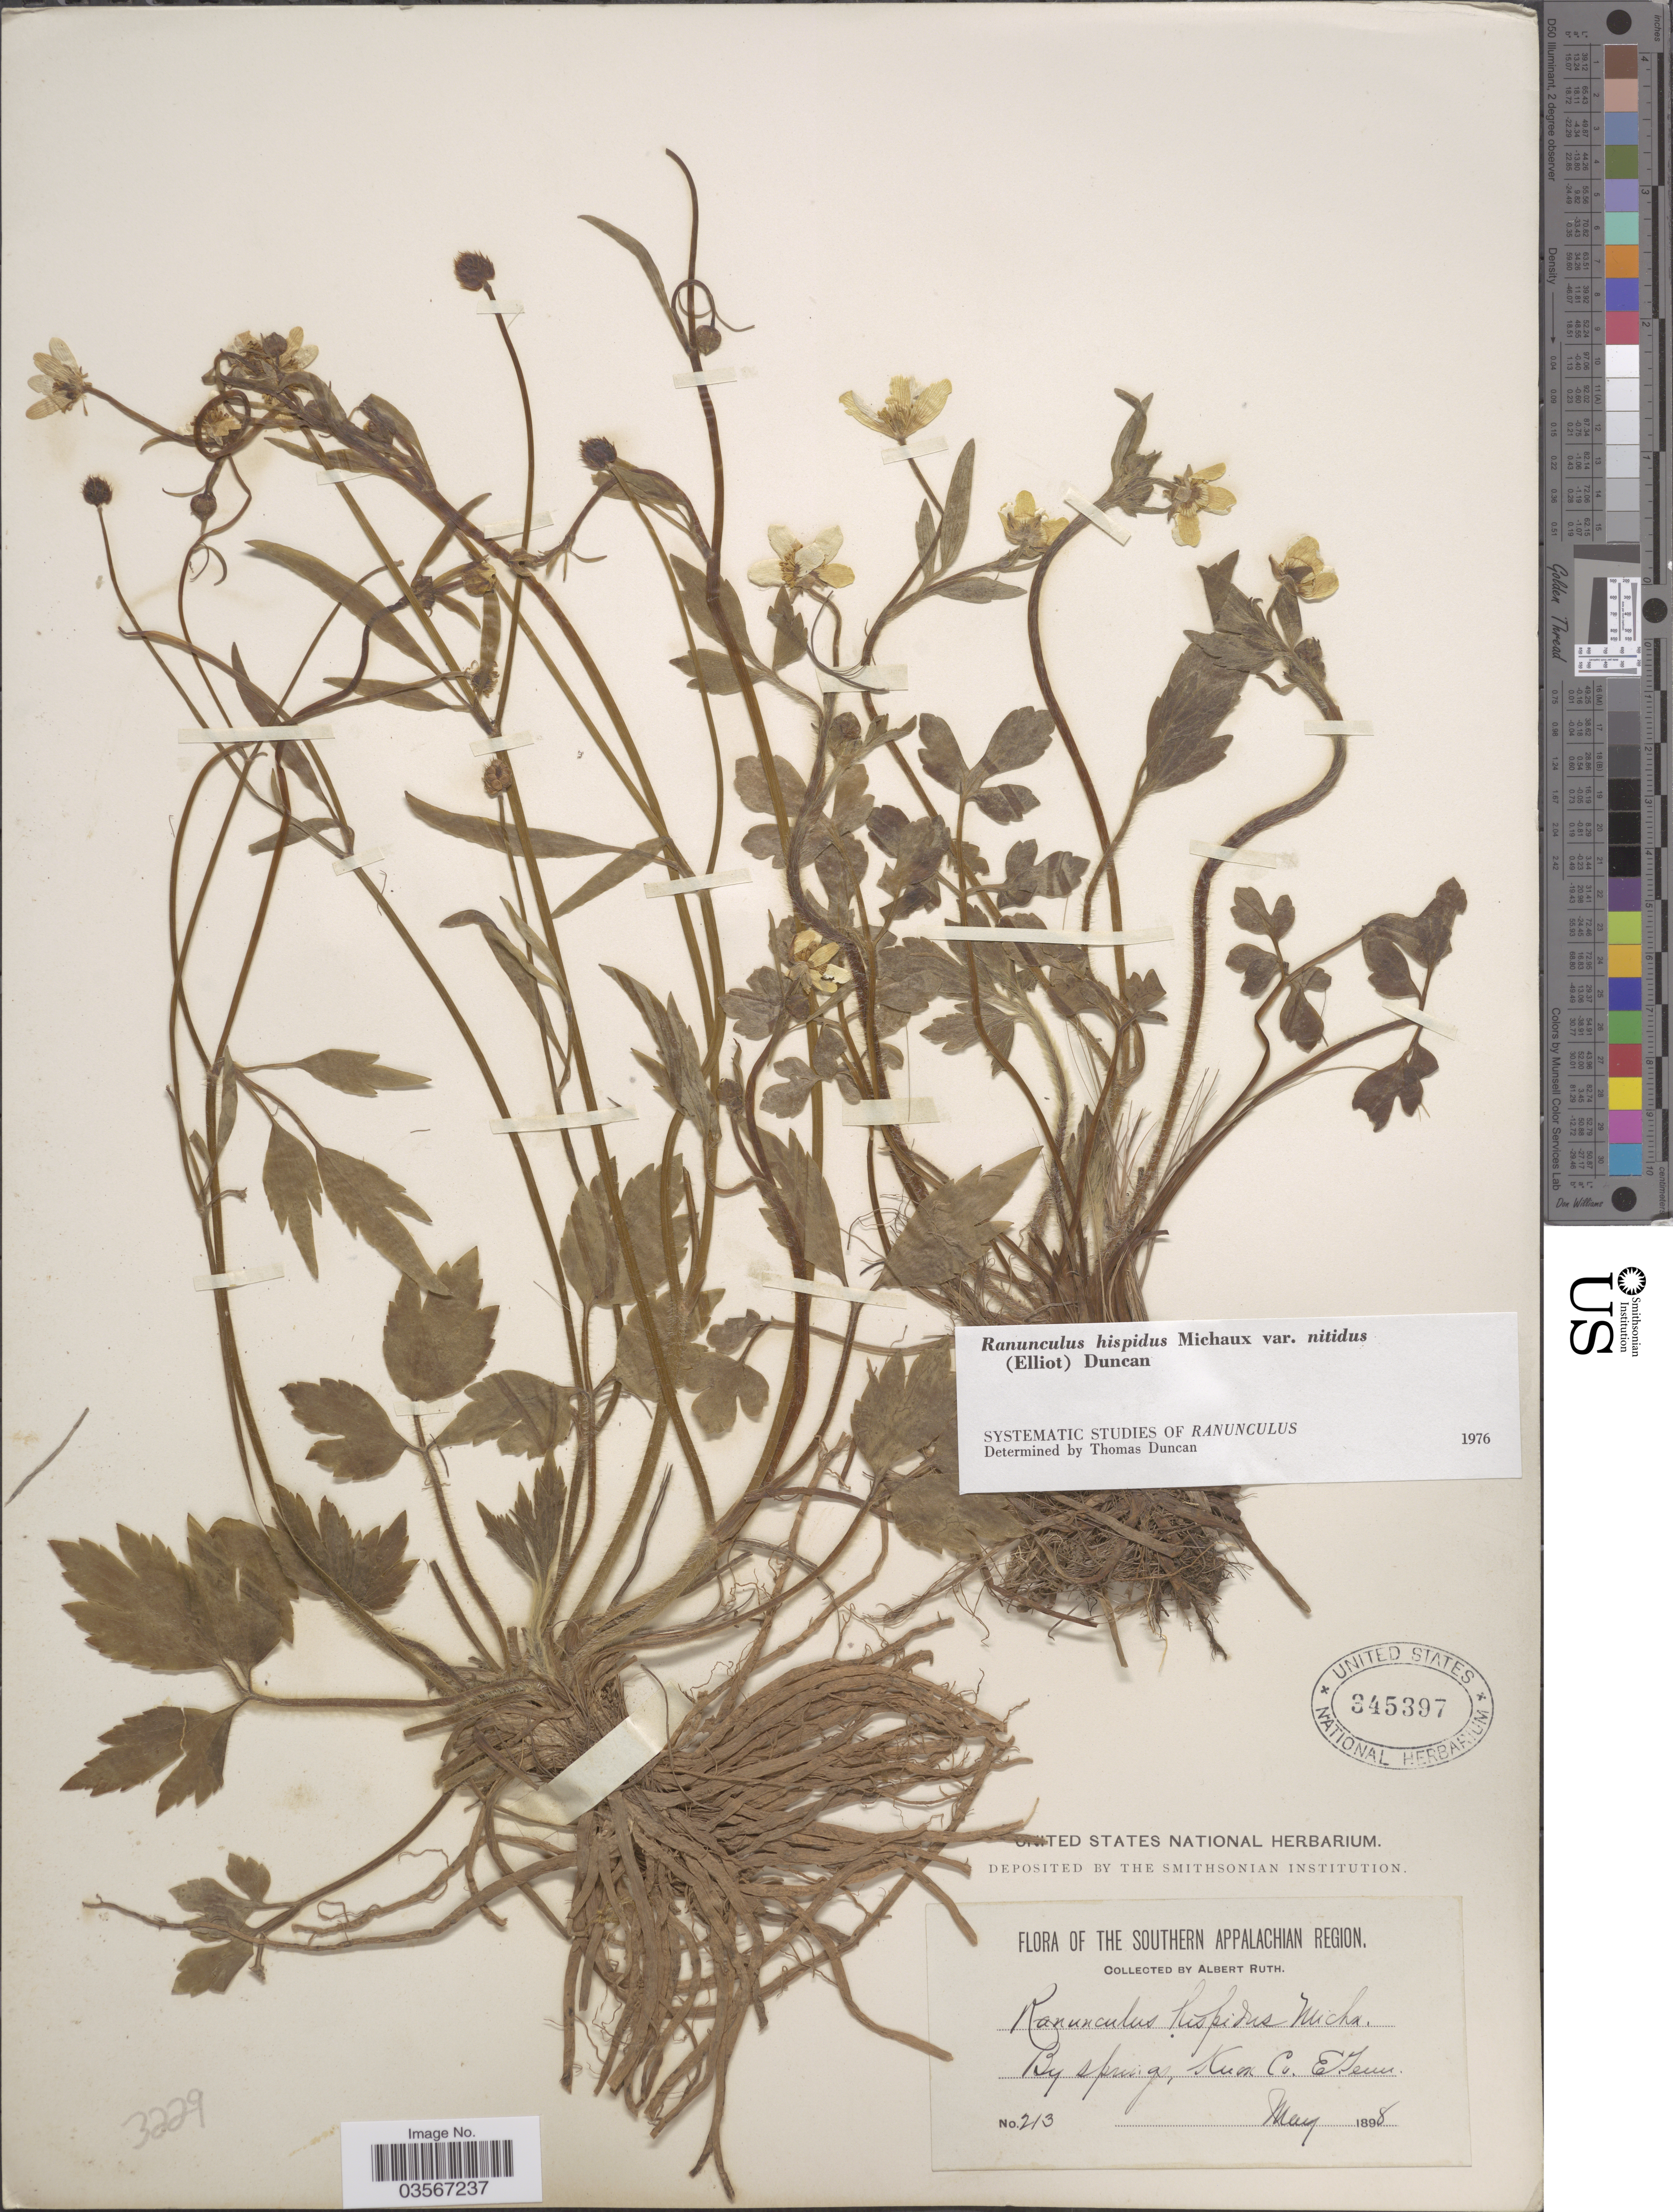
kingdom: Plantae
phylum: Tracheophyta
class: Magnoliopsida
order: Ranunculales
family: Ranunculaceae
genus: Ranunculus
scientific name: Ranunculus hispidus var. nitidus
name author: (Chapm.) T. Duncan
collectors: A. Ruth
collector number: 213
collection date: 1898-05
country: United States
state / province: Tennessee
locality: The Southern Appalachian Region. By springs, Knox Co. E. Tenn.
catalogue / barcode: US 345397